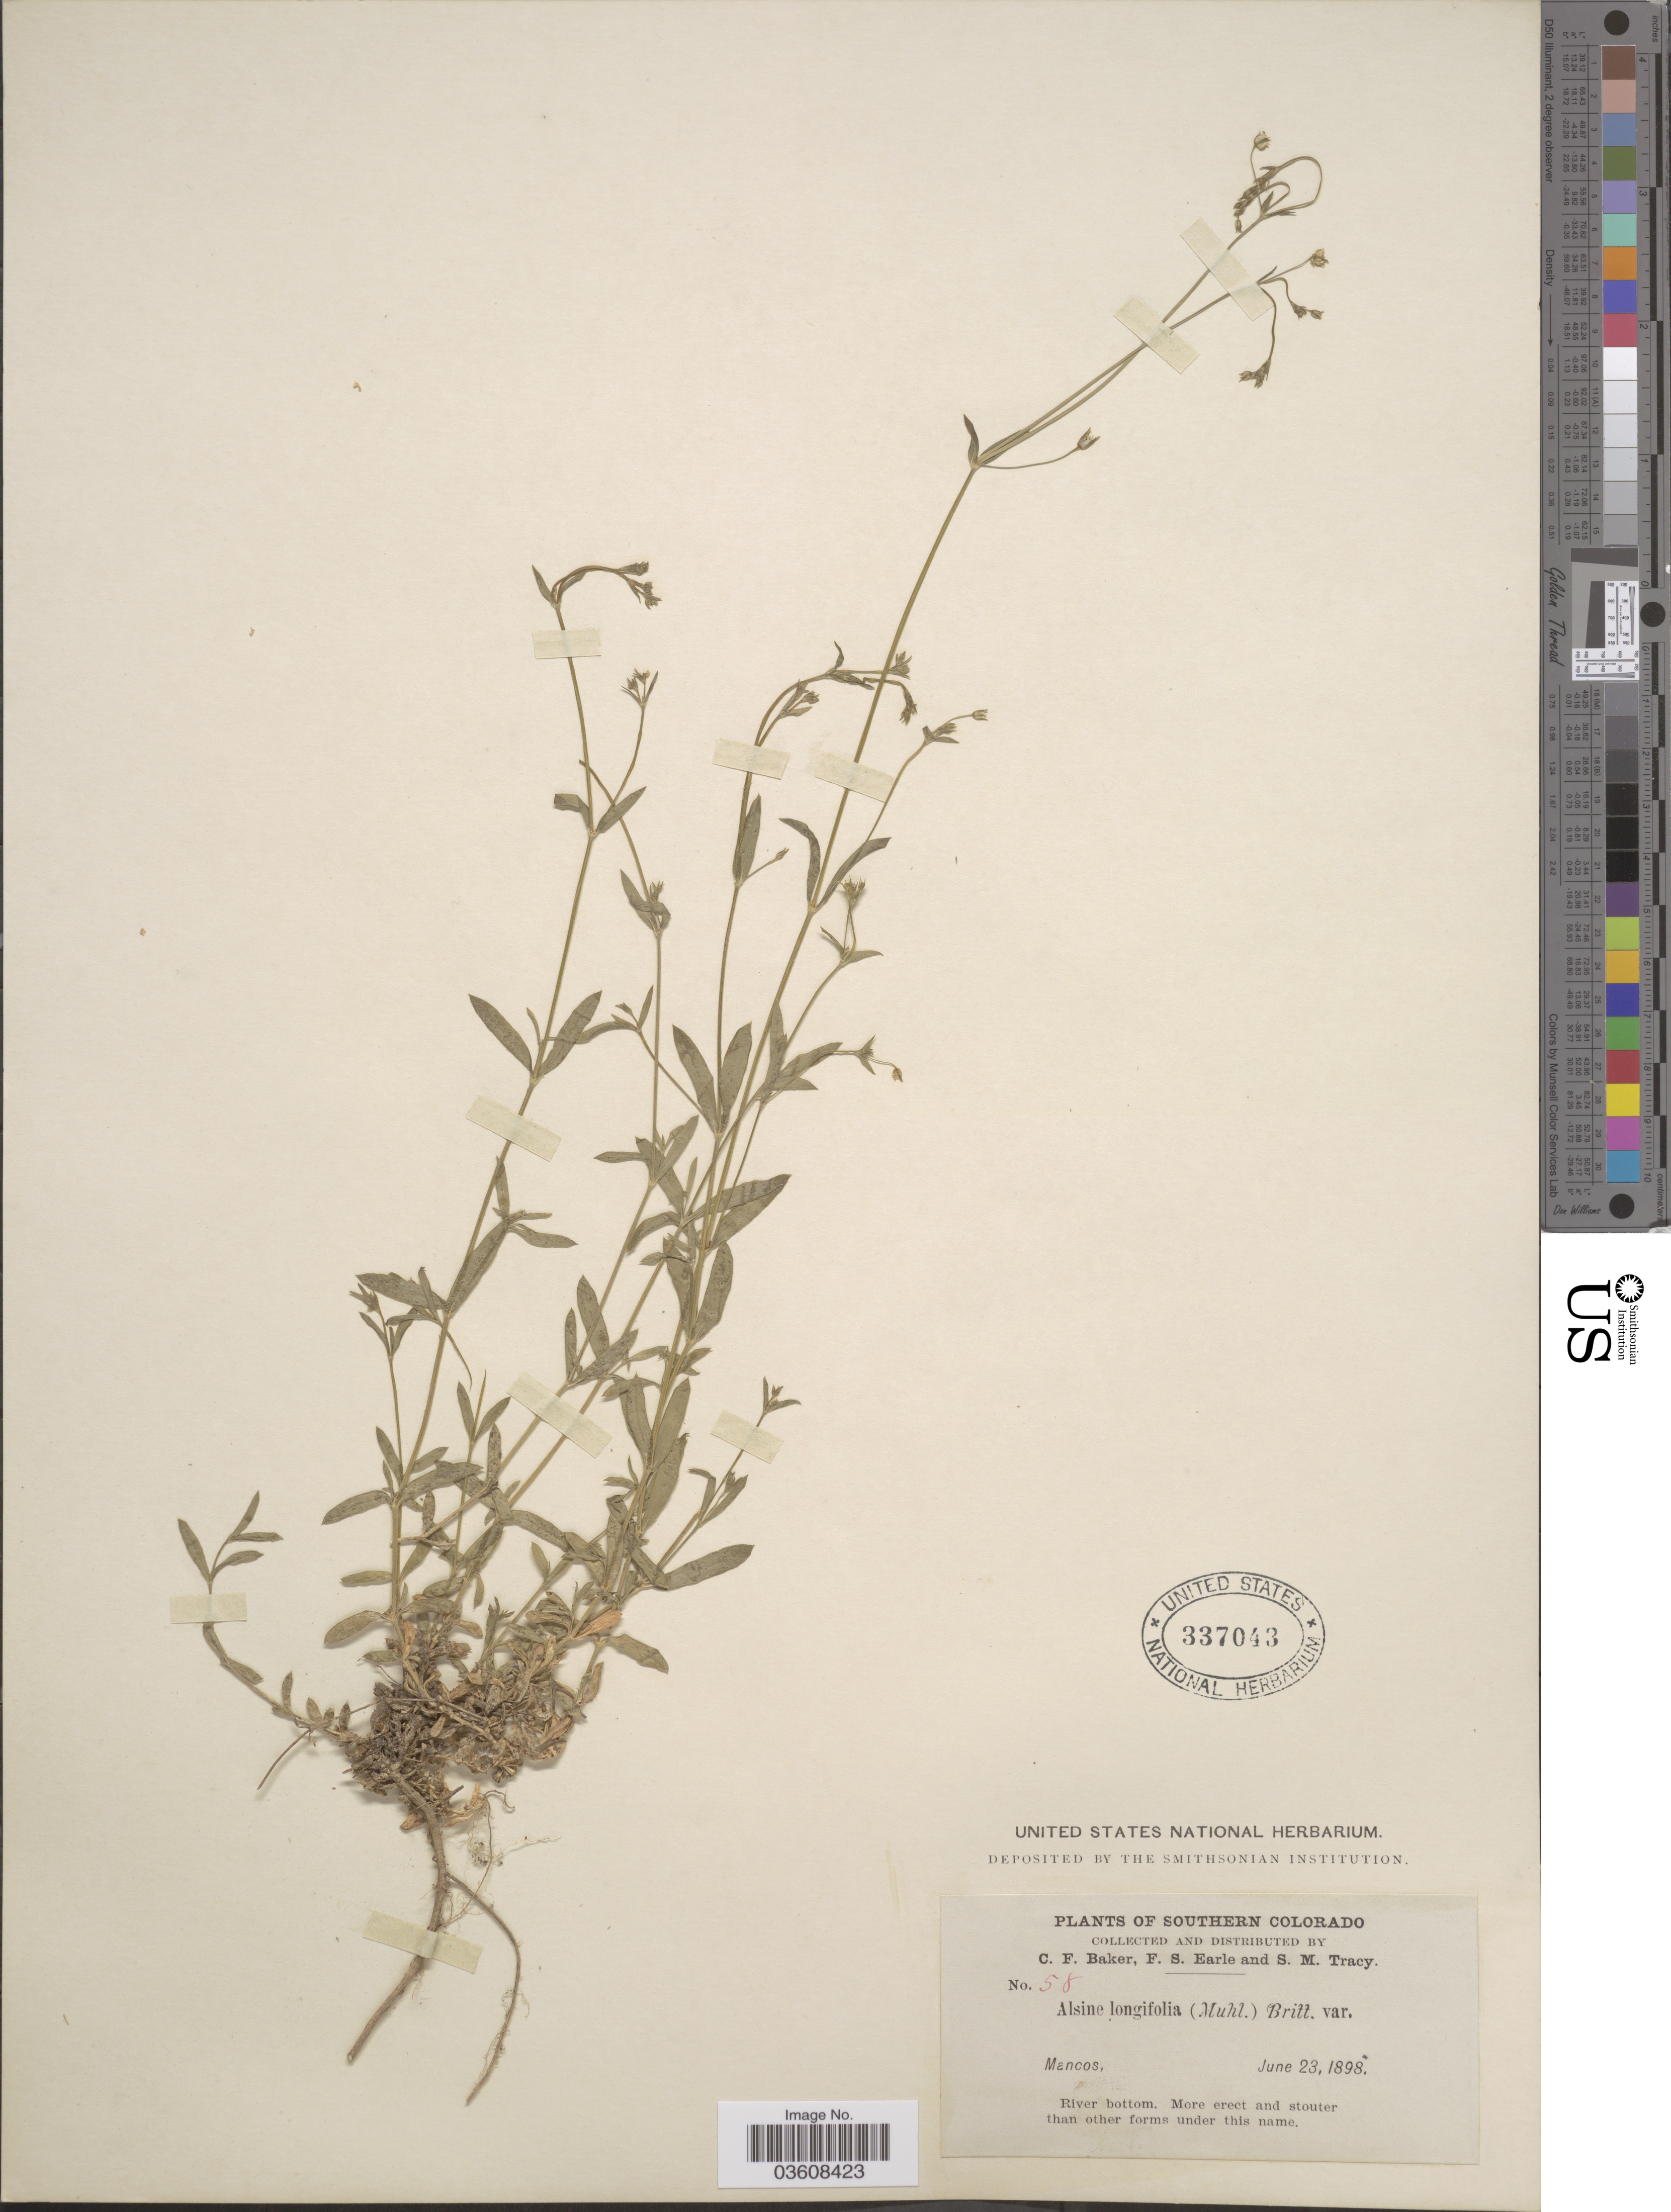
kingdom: Plantae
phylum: Tracheophyta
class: Magnoliopsida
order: Caryophyllales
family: Caryophyllaceae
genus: Stellaria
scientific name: Stellaria longifolia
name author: Muhl. ex Willd.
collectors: C. F. Baker, F. S. Earle & S. M. Tracy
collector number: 58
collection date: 1898-06-23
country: United States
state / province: Colorado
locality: Southern Colorado. Mancos. River bottom.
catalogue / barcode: US 337043